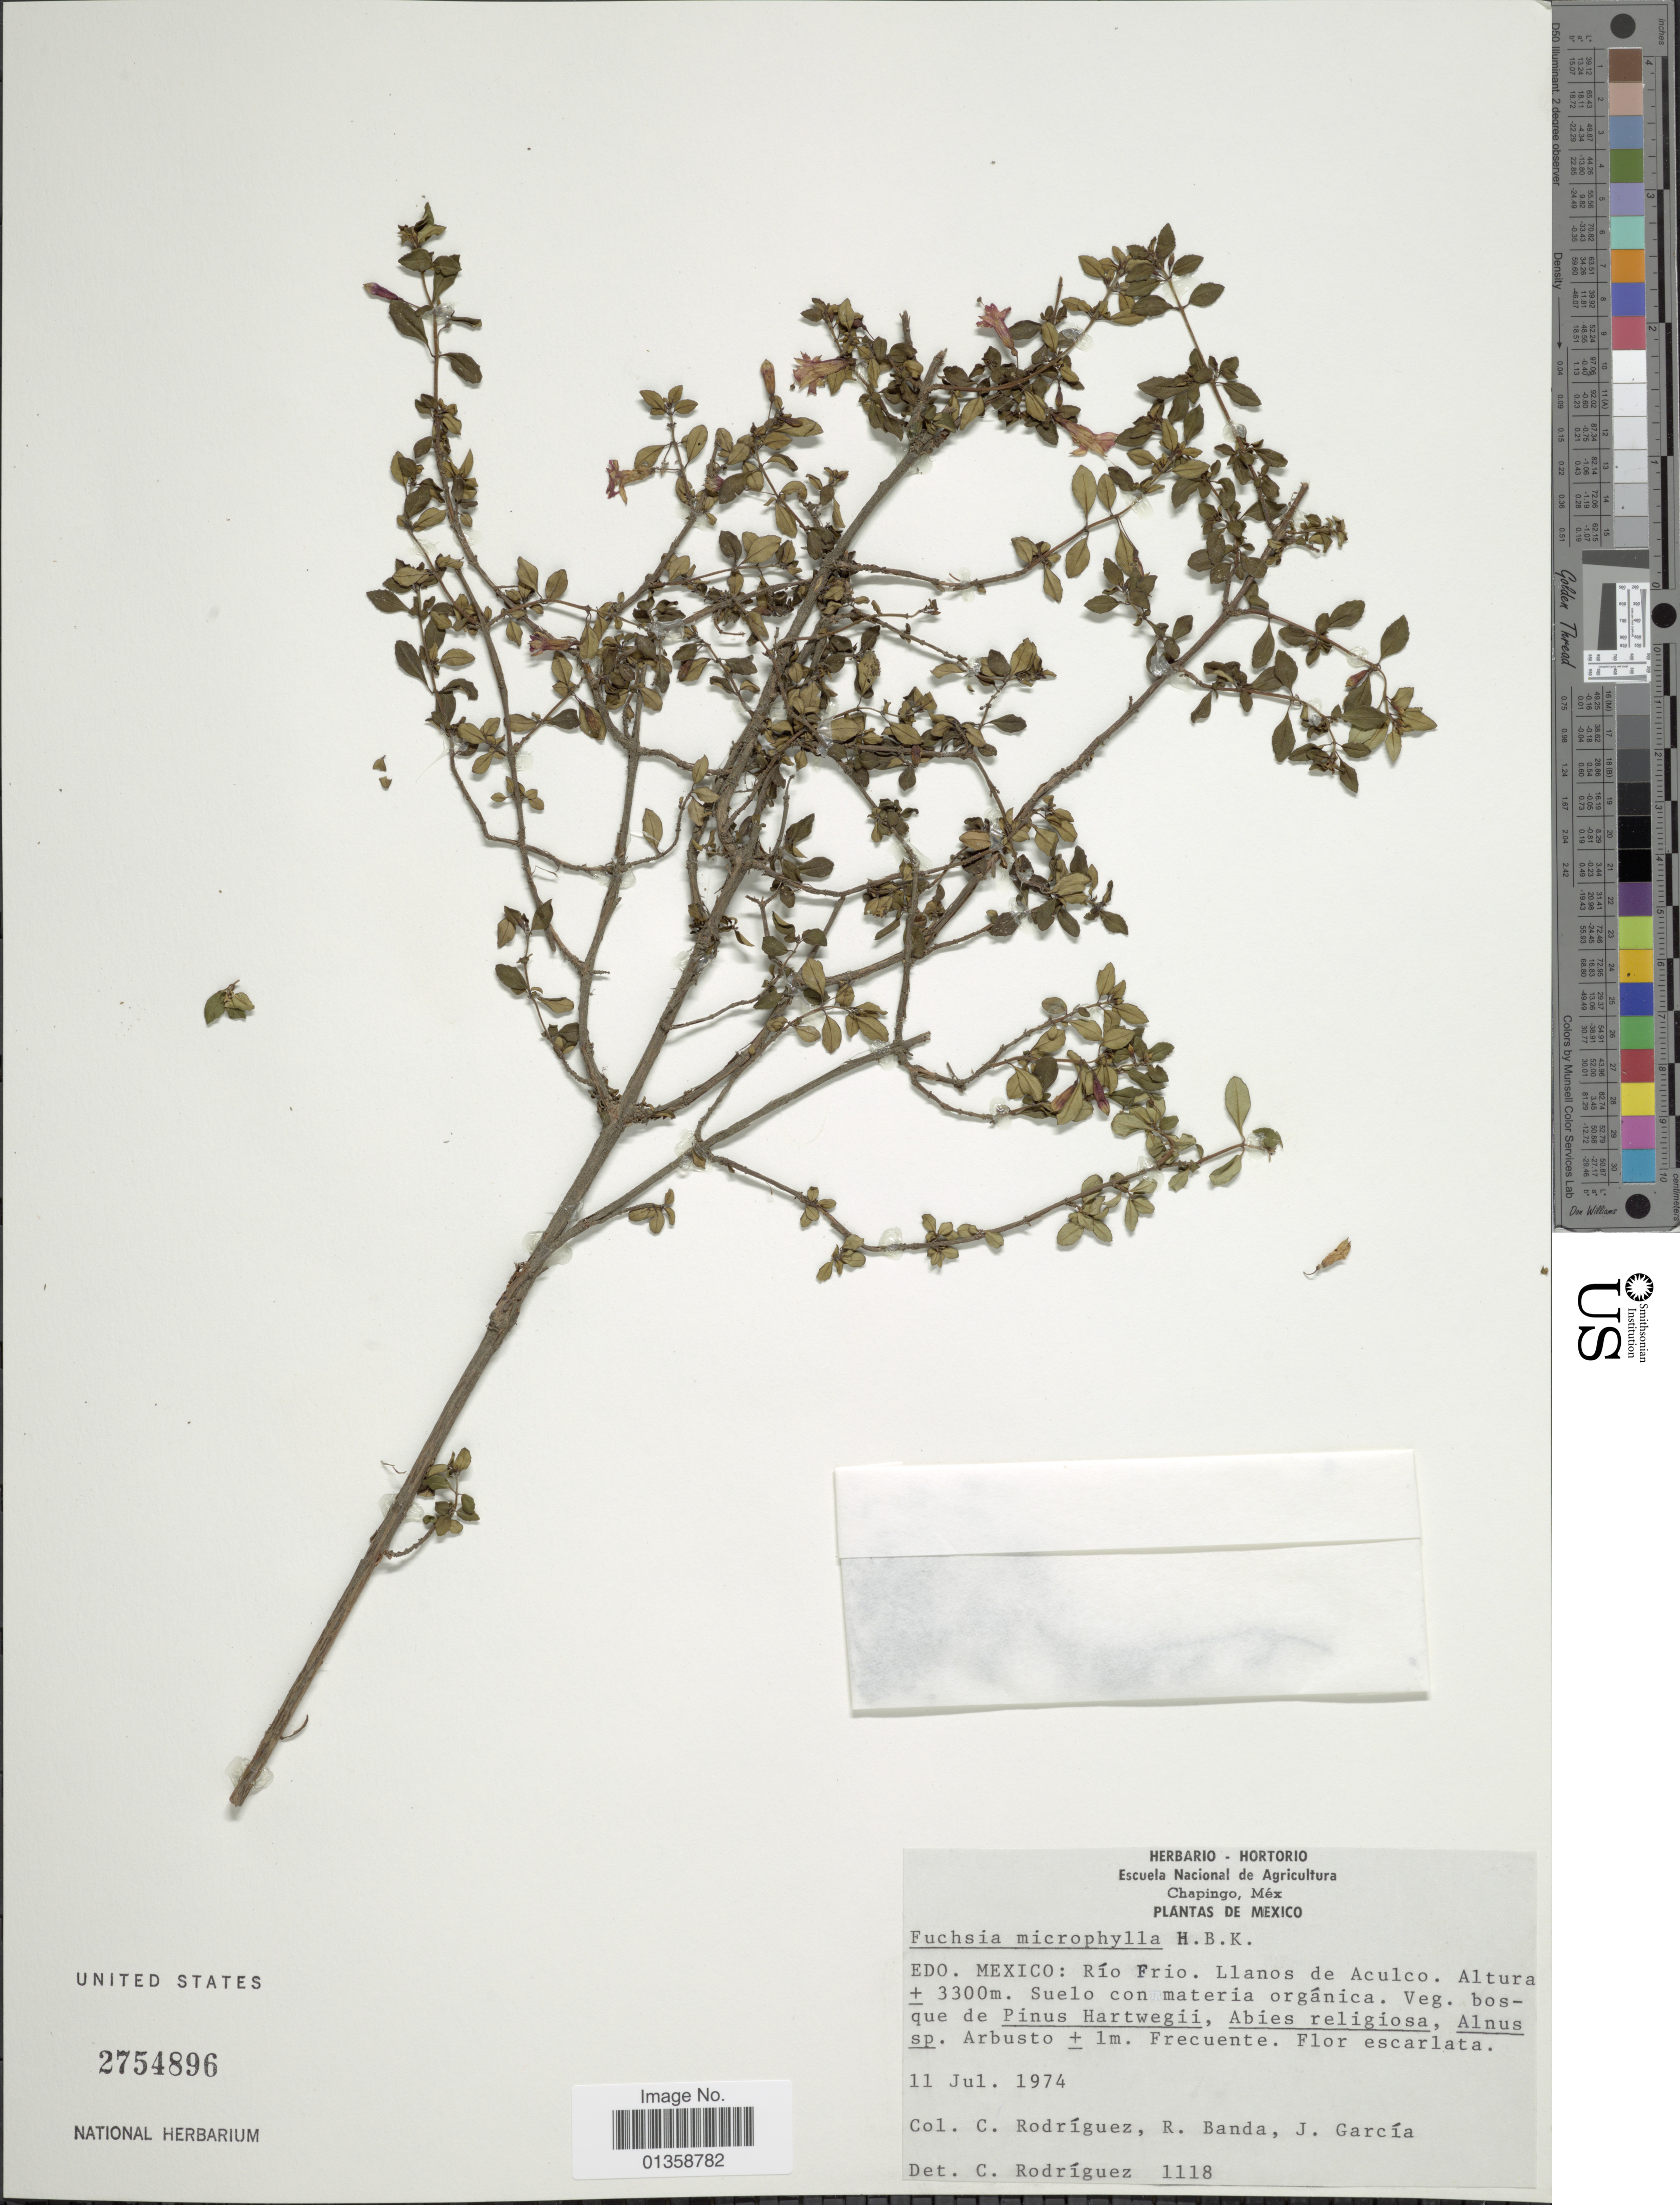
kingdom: Plantae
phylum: Tracheophyta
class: Magnoliopsida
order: Myrtales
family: Onagraceae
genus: Fuchsia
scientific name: Fuchsia microphylla subsp. microphylla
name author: Kunth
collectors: C. Rodríguez-Flores, R. Banda & J. García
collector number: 1118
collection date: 1974-07-11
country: Mexico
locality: Río Frio. Llanos de Aculco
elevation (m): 3300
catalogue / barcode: US 2754896